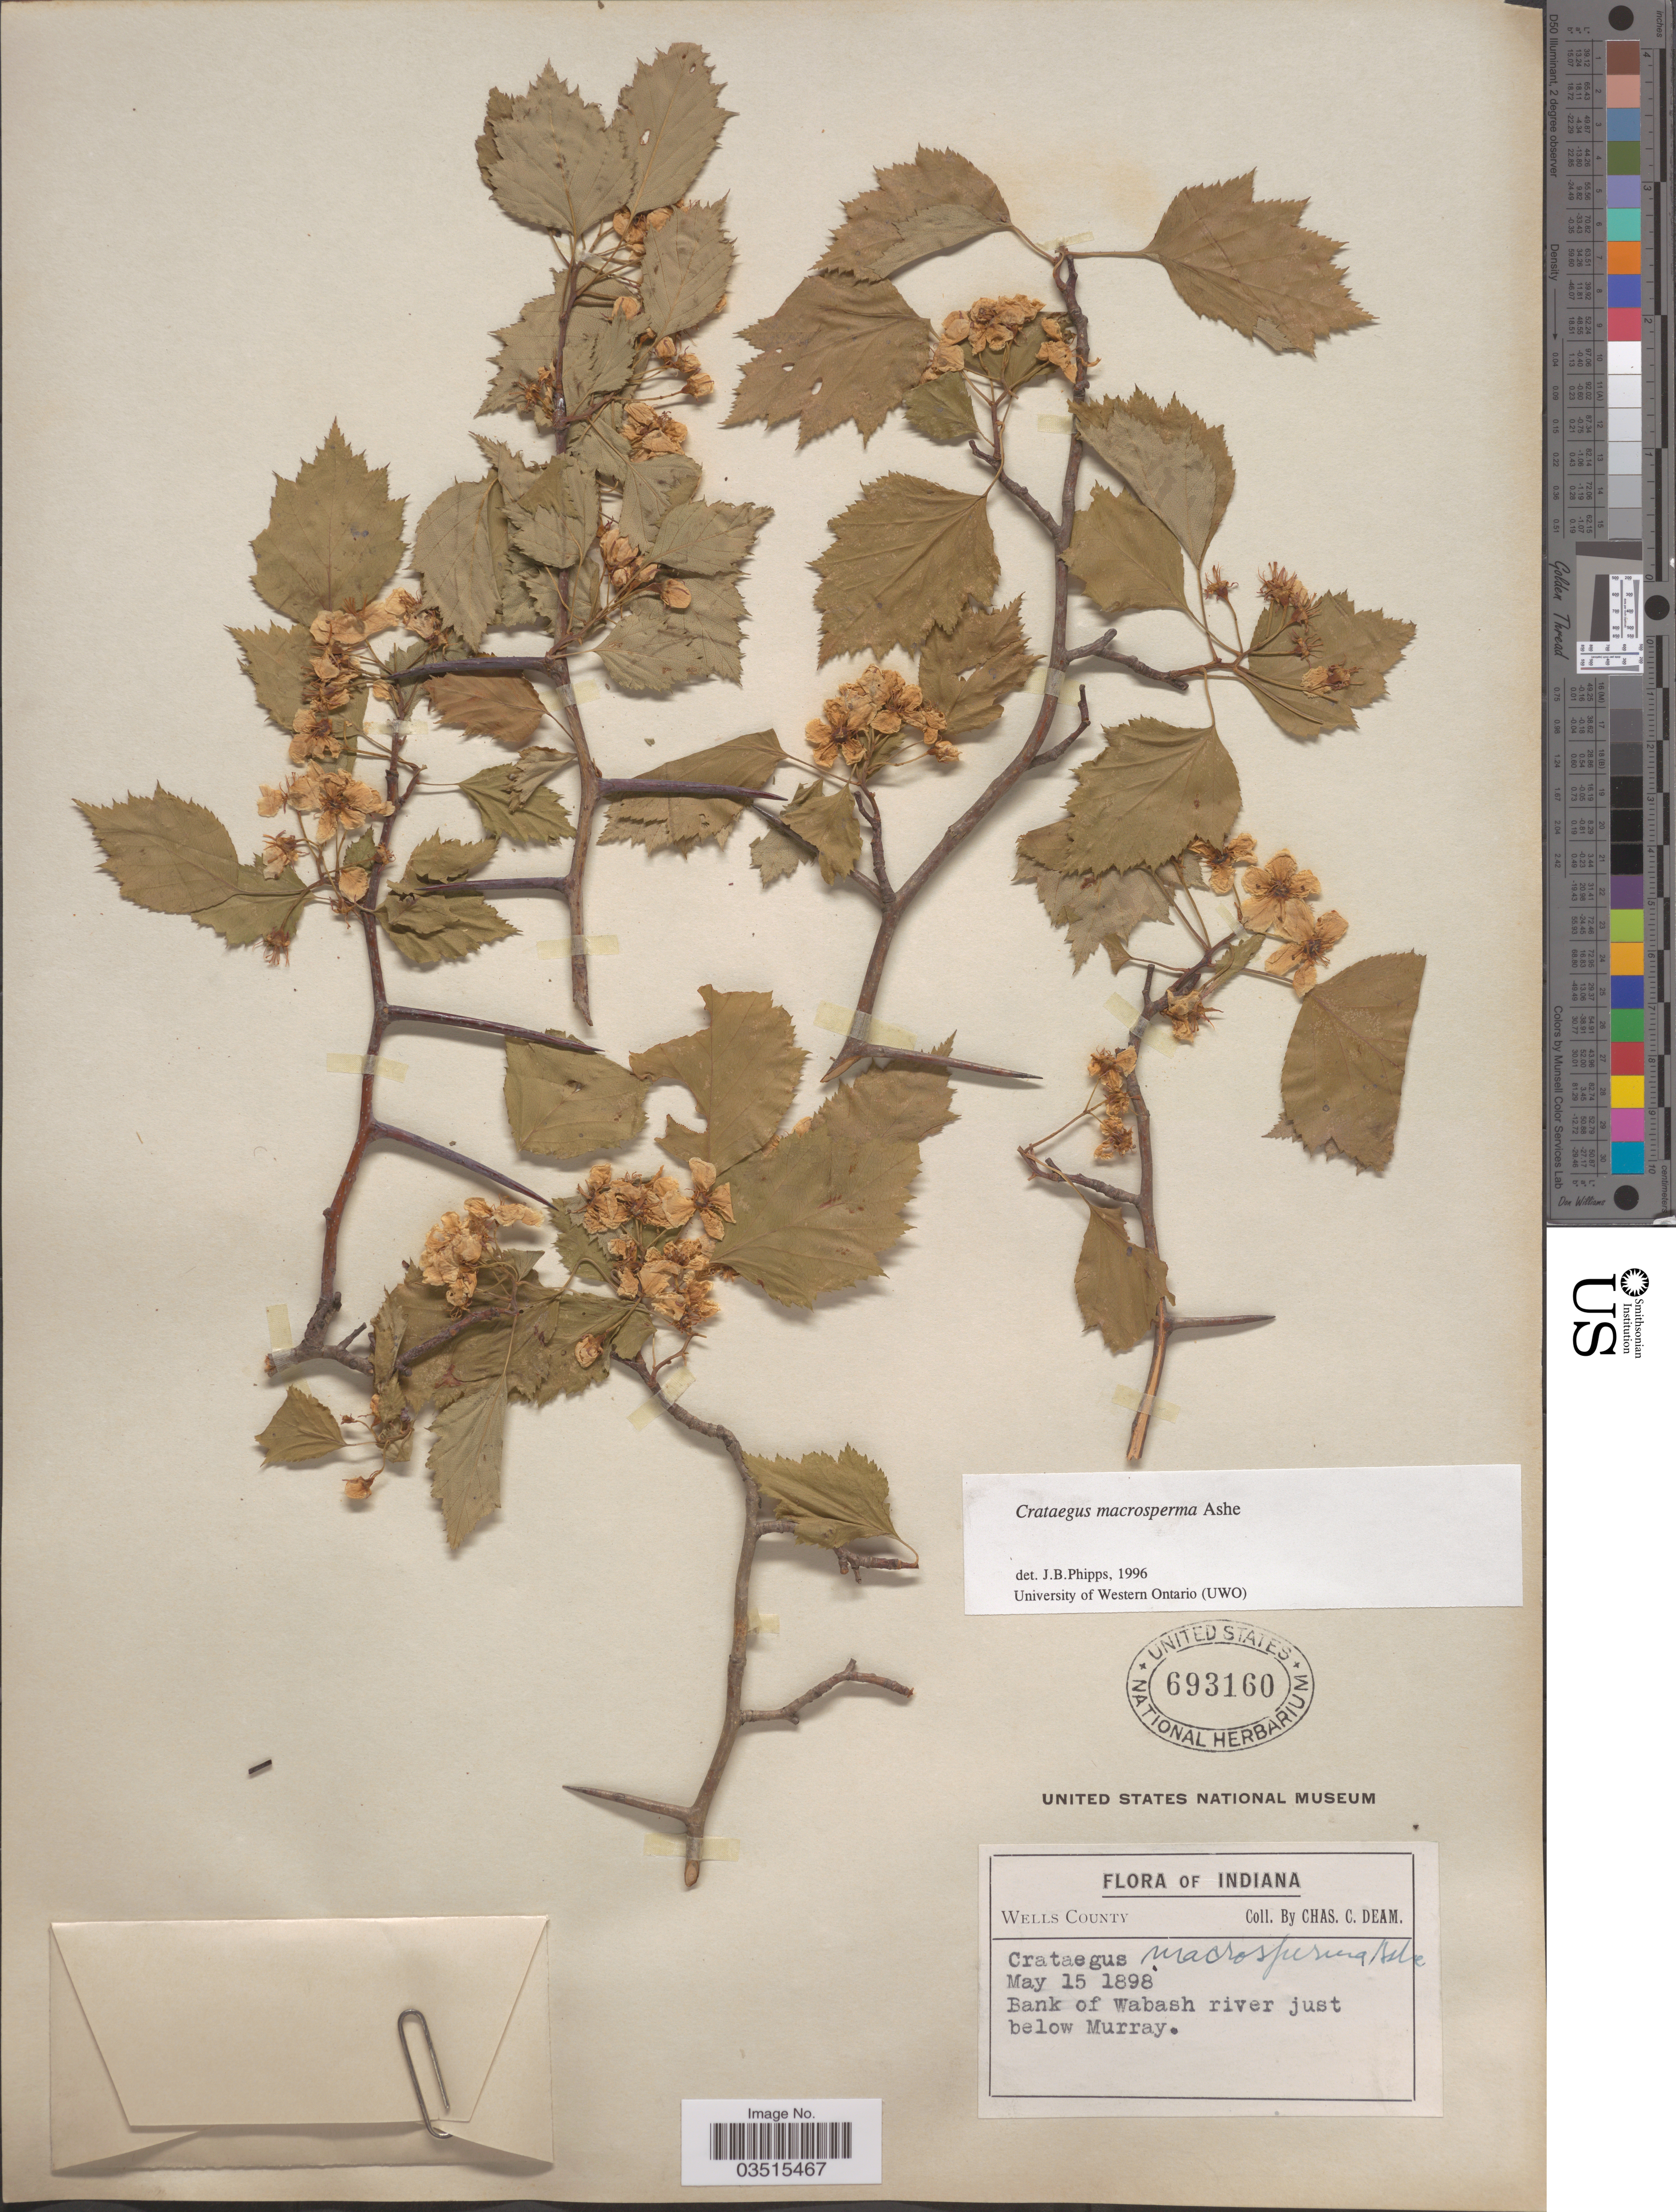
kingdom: Plantae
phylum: Tracheophyta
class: Magnoliopsida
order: Rosales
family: Rosaceae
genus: Crataegus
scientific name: Crataegus macrosperma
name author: Ashe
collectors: C. C. Deam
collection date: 1898-05-15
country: United States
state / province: Indiana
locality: Wells County. Bank of Wabash river just below Murray.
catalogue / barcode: US 693160